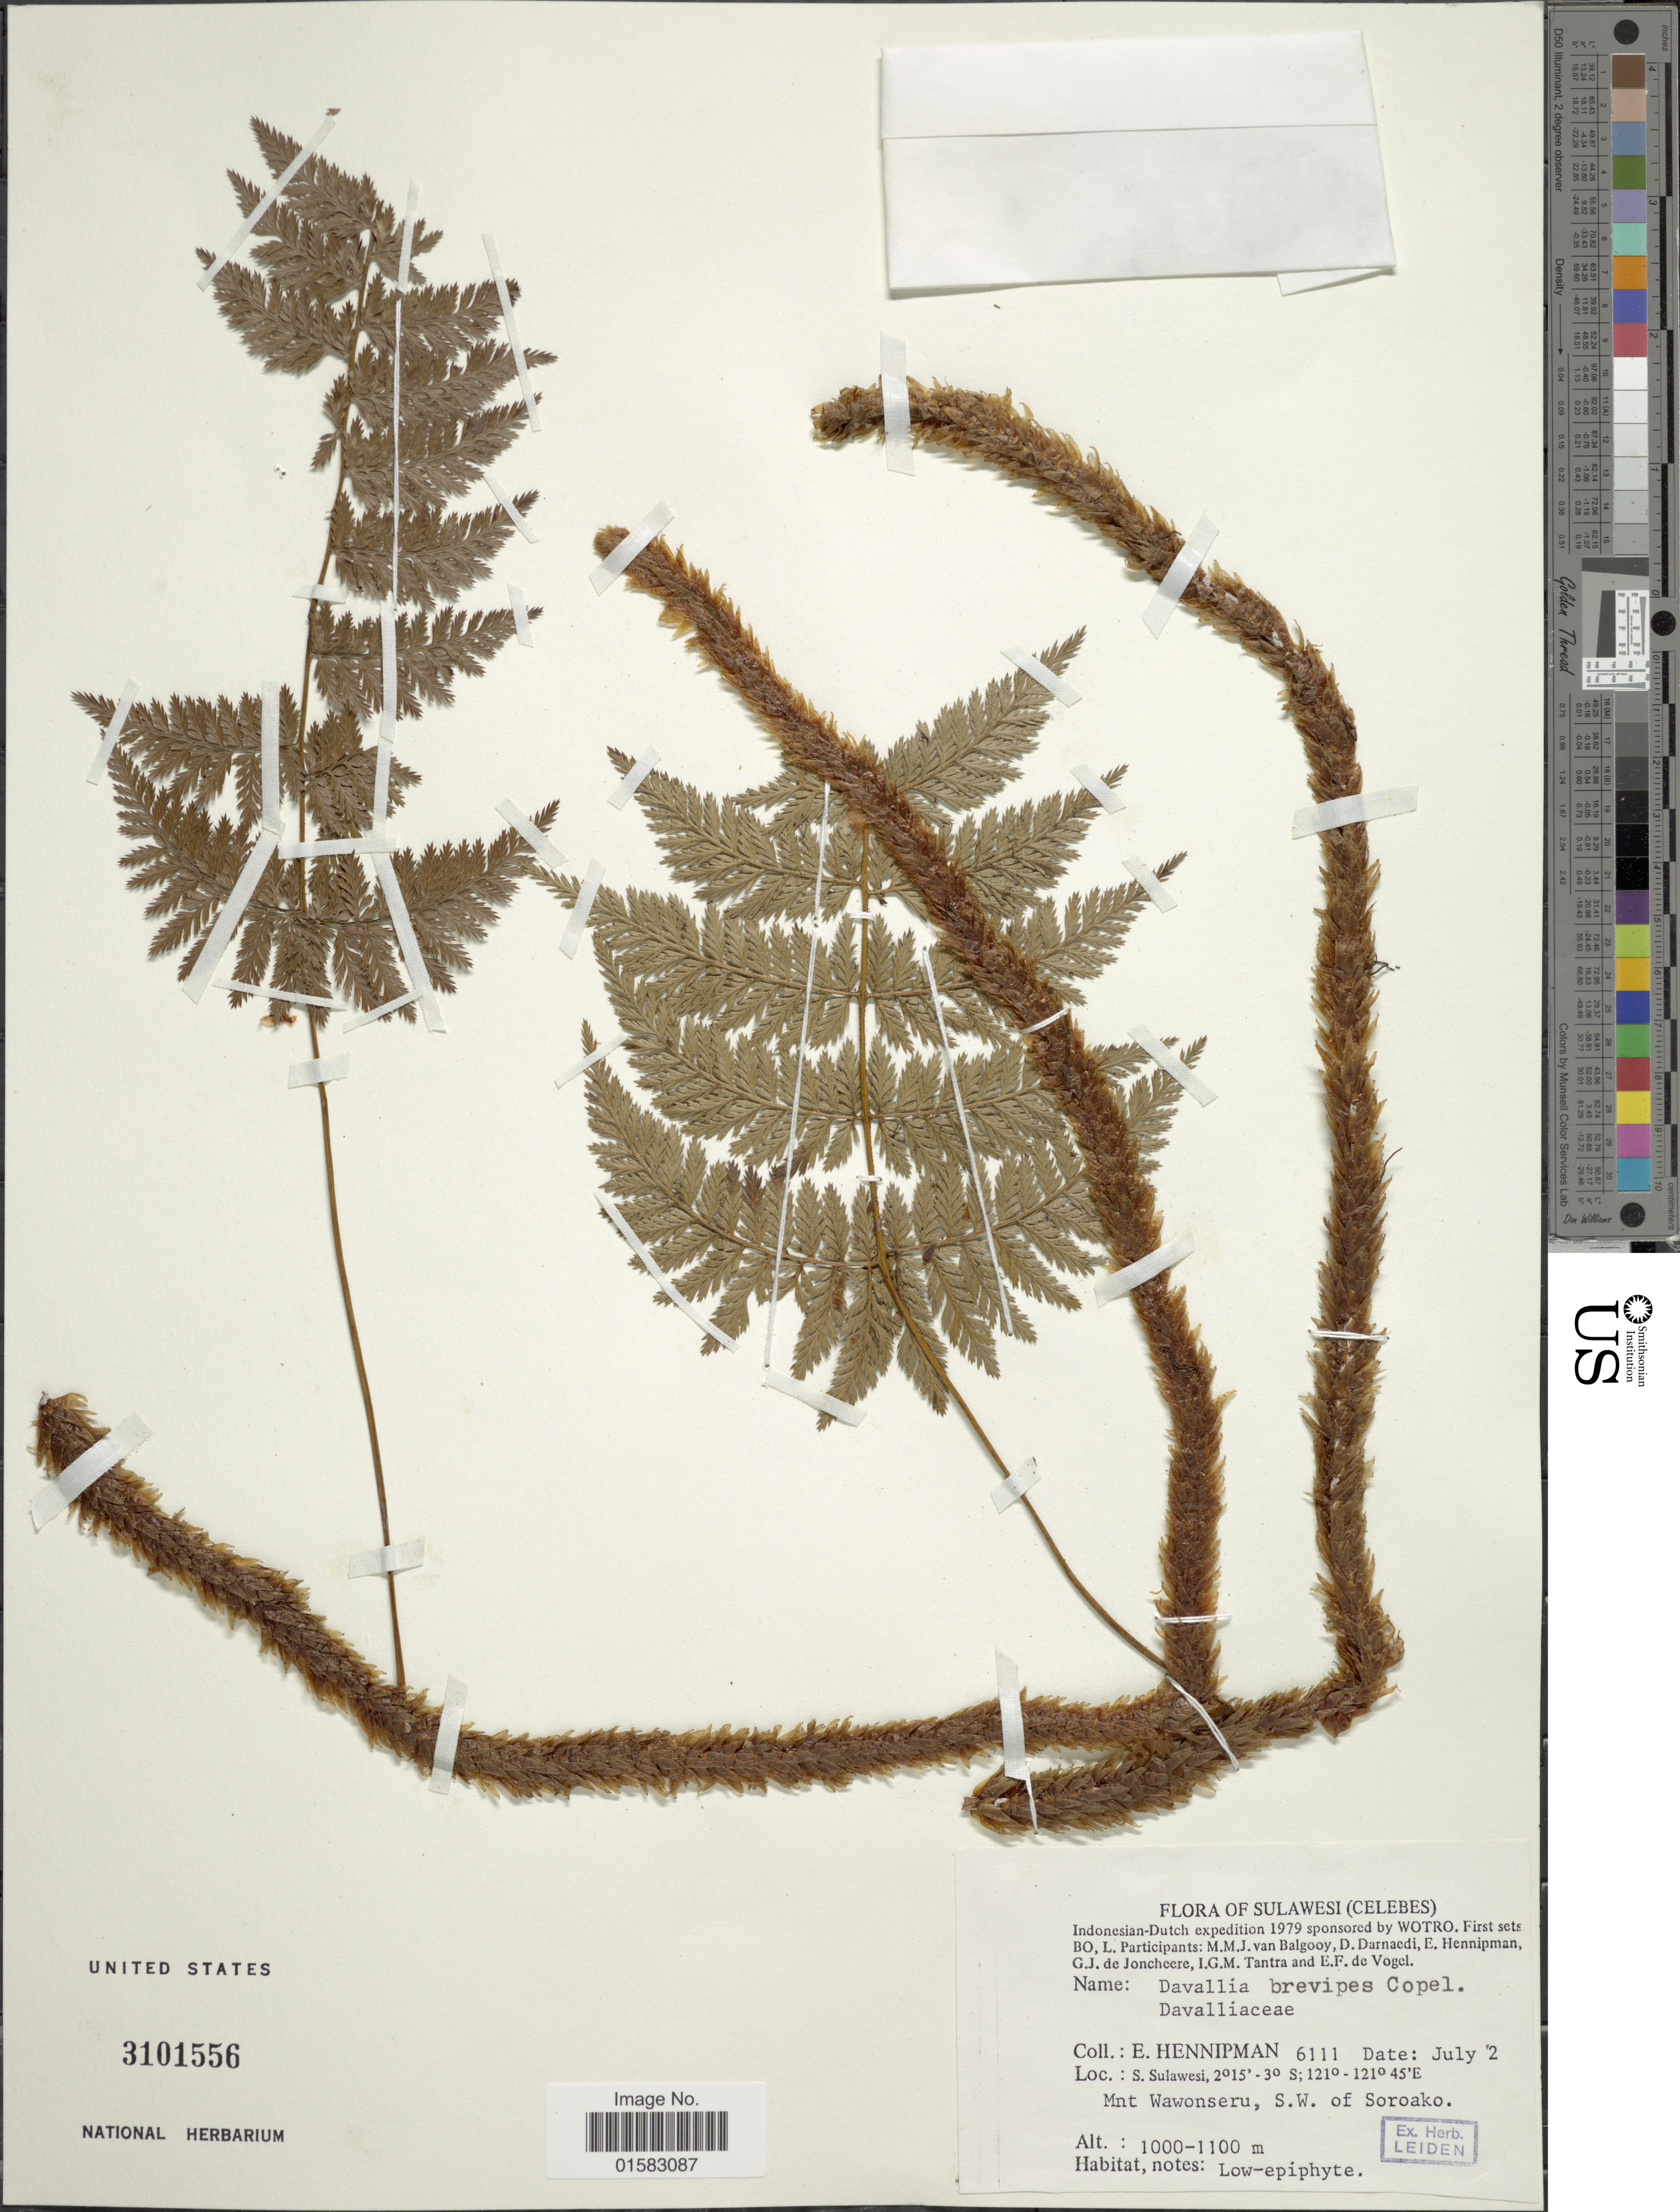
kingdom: Plantae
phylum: Tracheophyta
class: Polypodiopsida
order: Polypodiales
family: Davalliaceae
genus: Davallia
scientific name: Davallia brevipes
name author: Copel.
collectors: E. Hennipman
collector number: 6111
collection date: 1979-07-02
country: Indonesia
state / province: Sulawesi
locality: Celebes, S. Sulawesi, Mnt Wawonseru, S.W. of Soroako, Indonesian-Dutch Expedition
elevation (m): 1000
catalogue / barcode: US 3101556